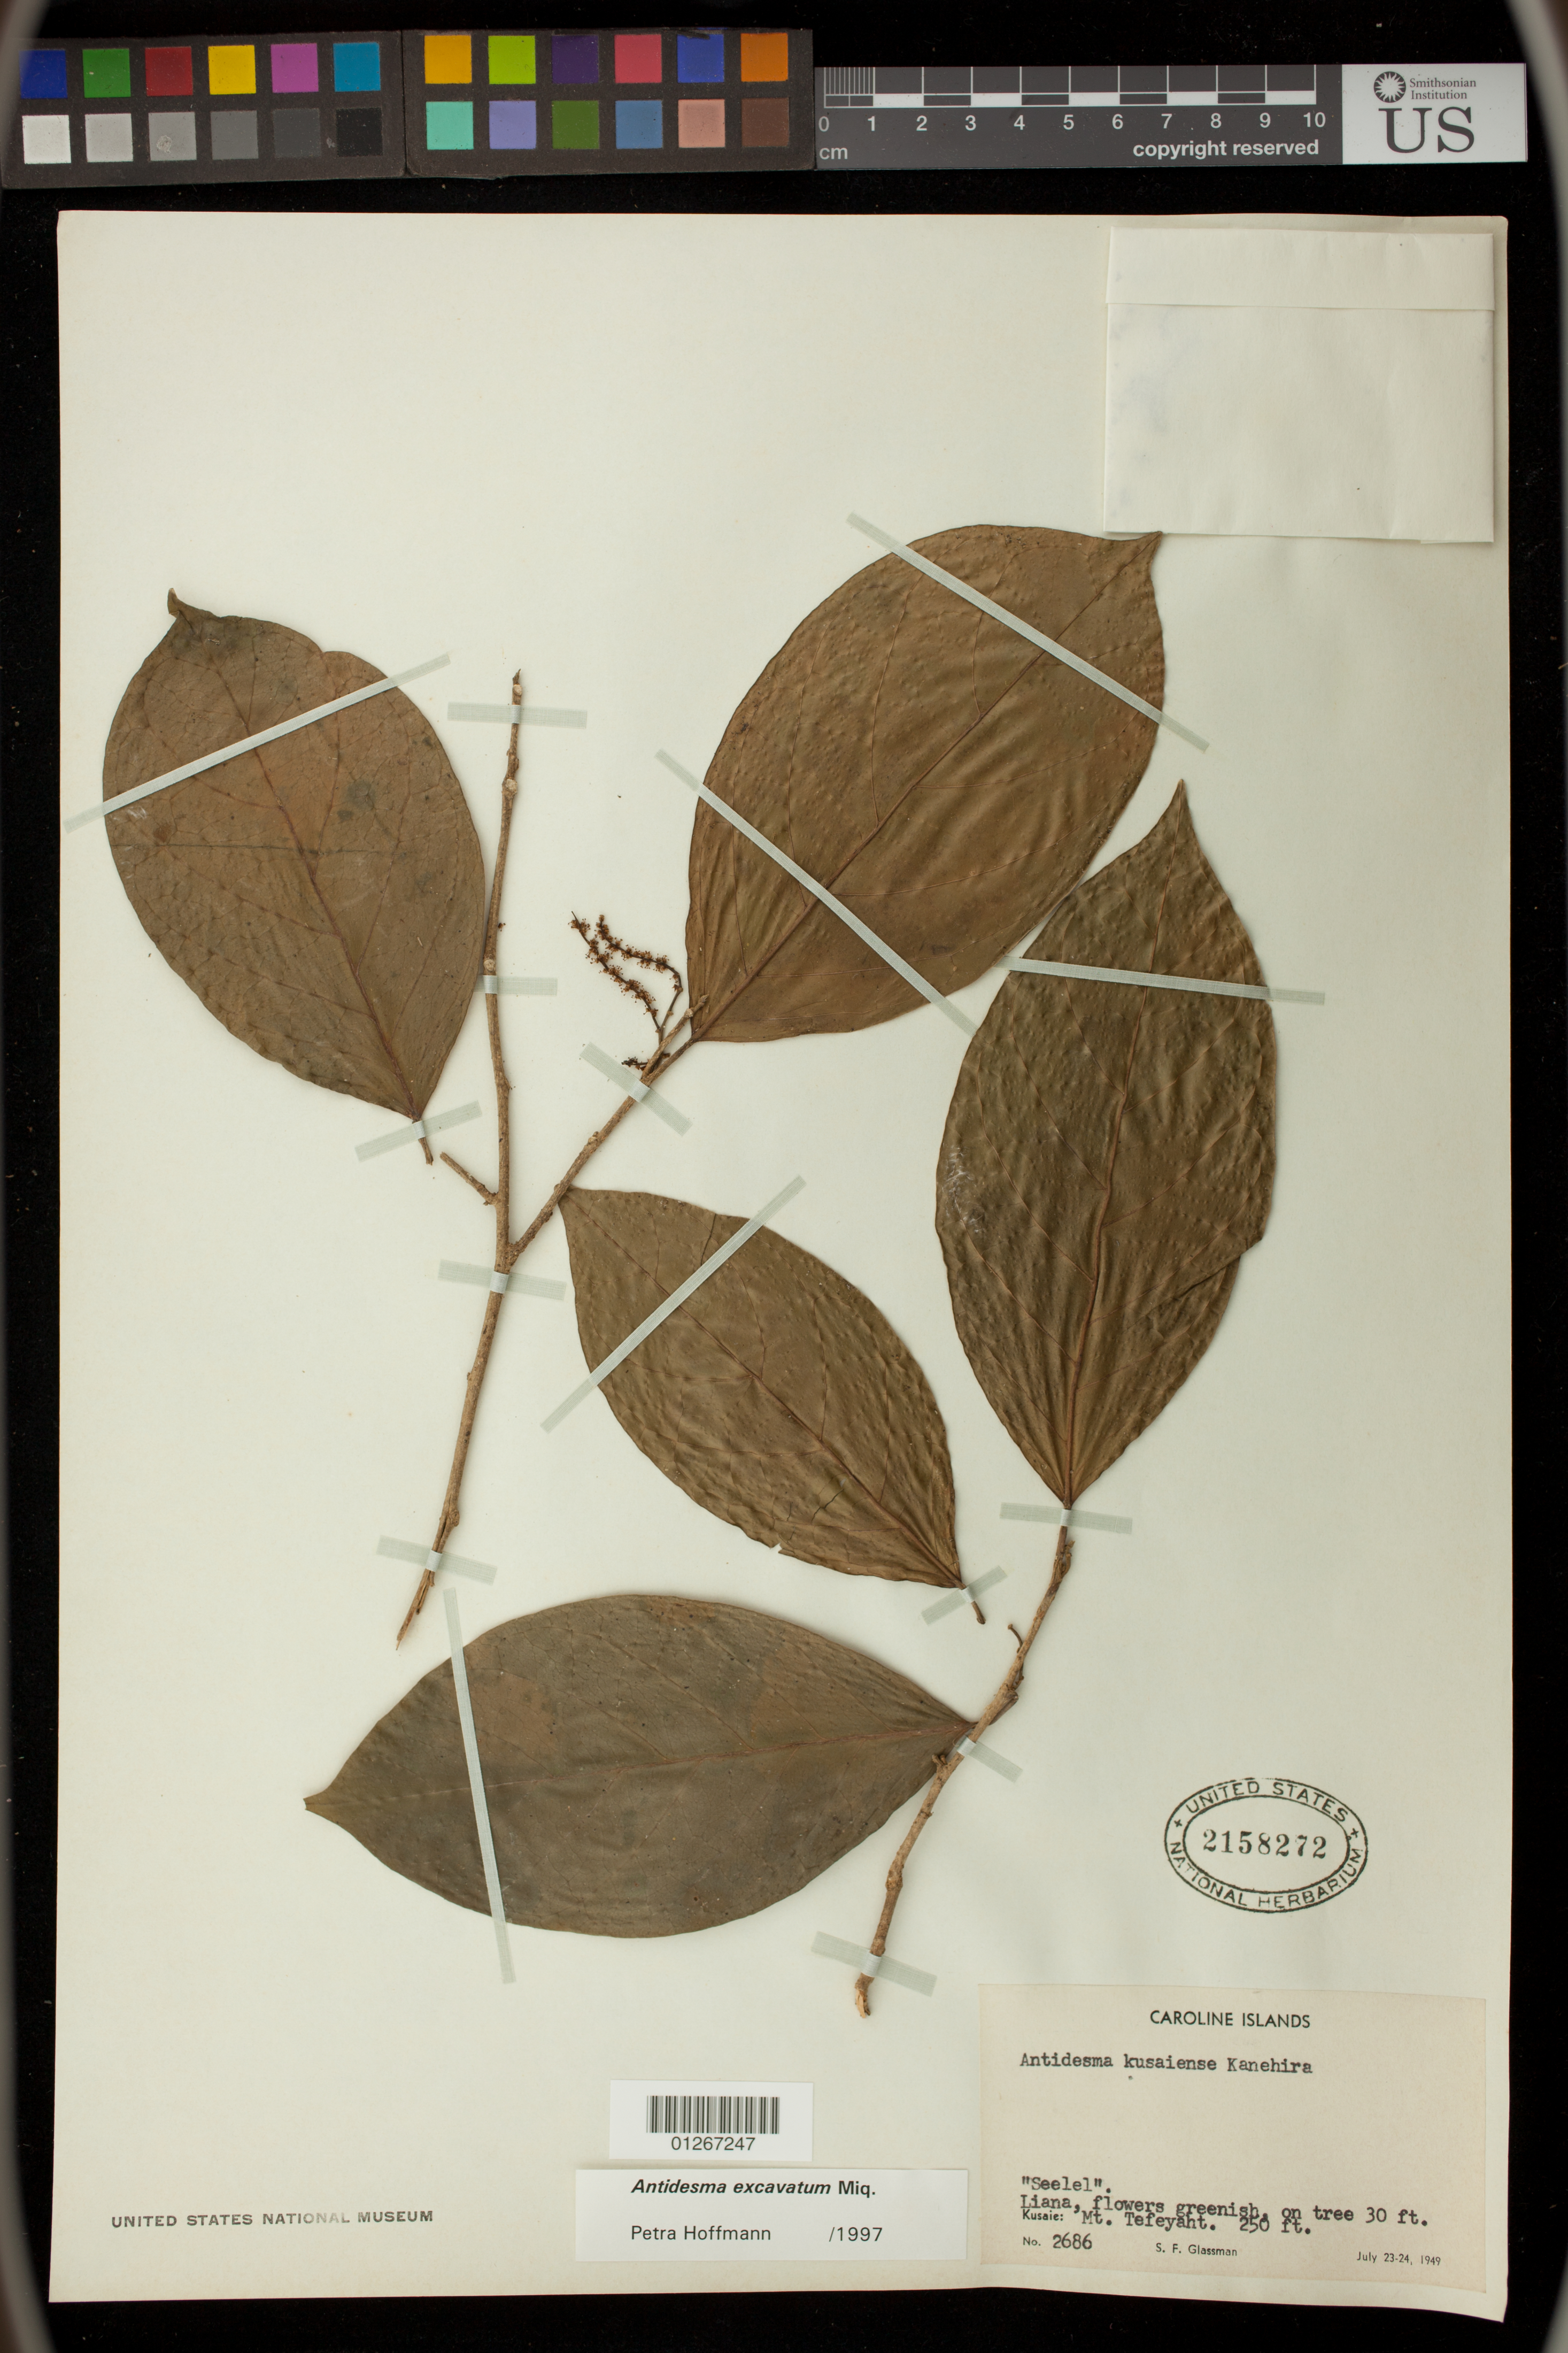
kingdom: Plantae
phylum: Tracheophyta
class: Magnoliopsida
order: Malpighiales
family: Phyllanthaceae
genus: Antidesma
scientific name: Antidesma excavatum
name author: Miq.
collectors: S. F. Glassman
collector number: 2686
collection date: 1949-07-23/1949-07-24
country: Micronesia, Federated States of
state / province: Kosrae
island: Kosrae [Kusaie]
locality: Caroline Islands. Kusaie: Mt Tefeyaht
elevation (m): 76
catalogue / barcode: US 2158272